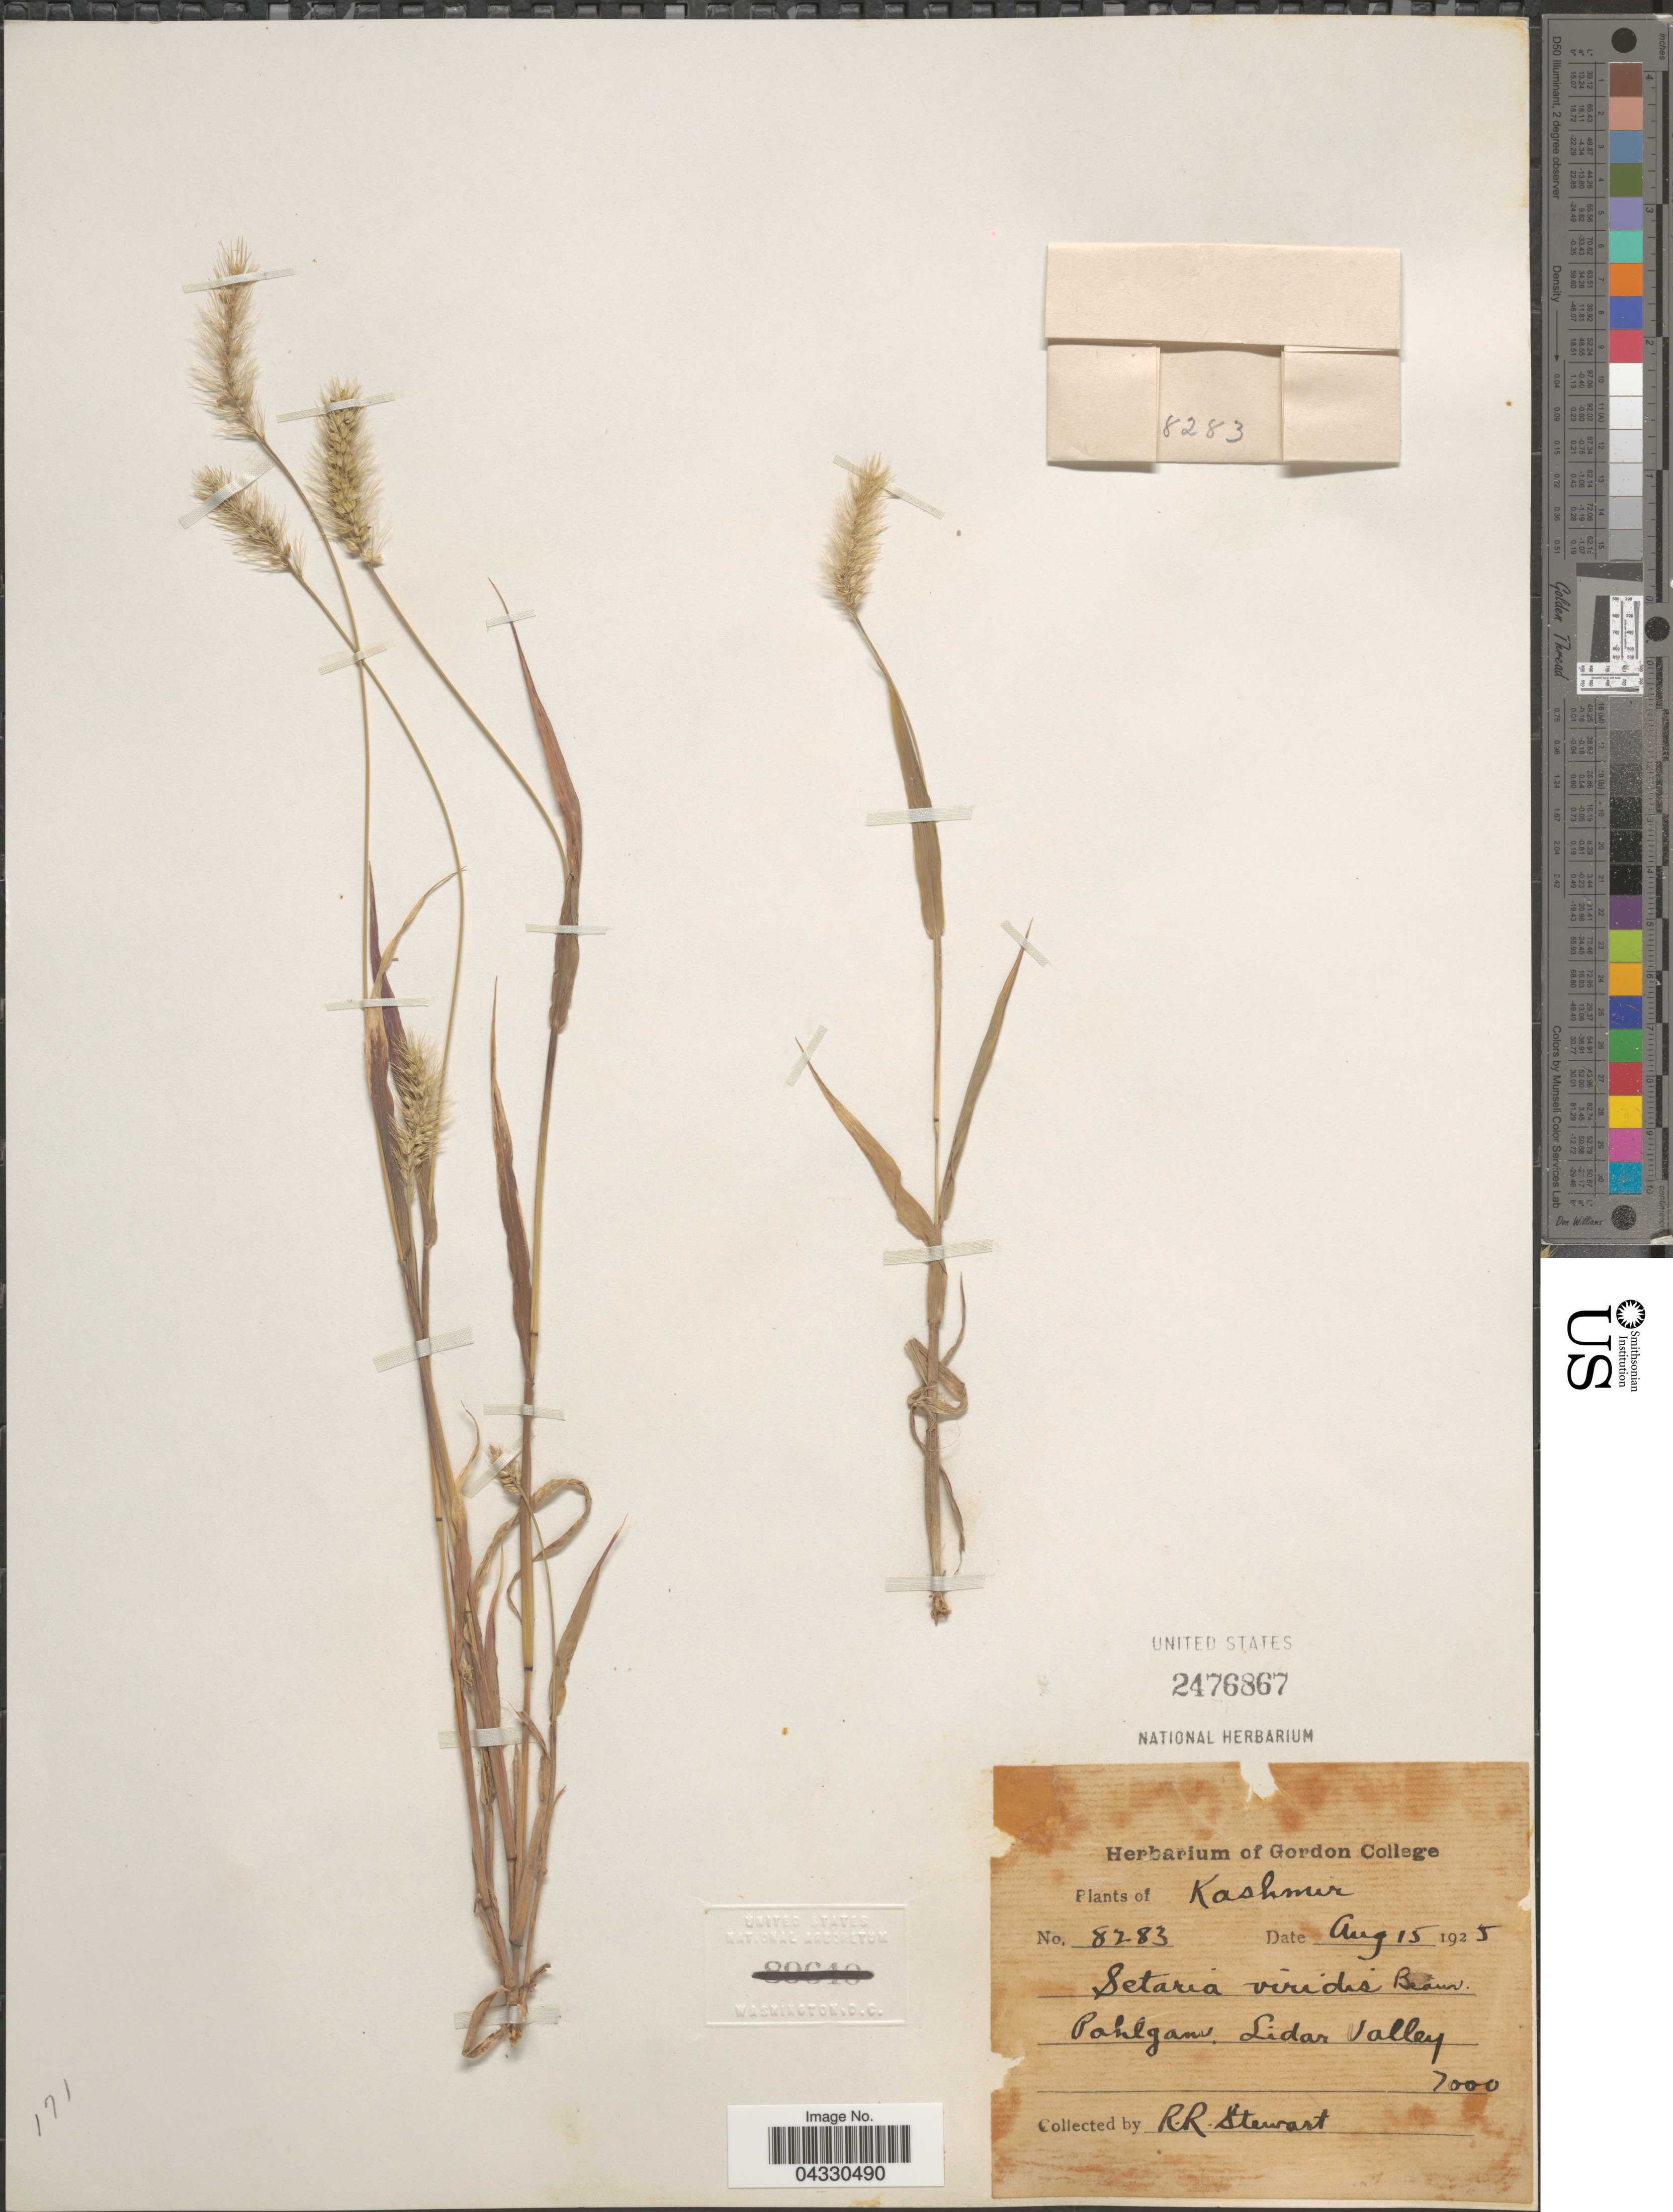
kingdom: Plantae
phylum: Tracheophyta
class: Liliopsida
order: Poales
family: Poaceae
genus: Setaria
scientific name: Setaria viridis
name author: (L.) P. Beauv.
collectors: R. Stewart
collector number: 8283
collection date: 1925-08-15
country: India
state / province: Jammu and Kashmir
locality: Kashmir. Pahlgam, Lidar Valley.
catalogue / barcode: US 2476867